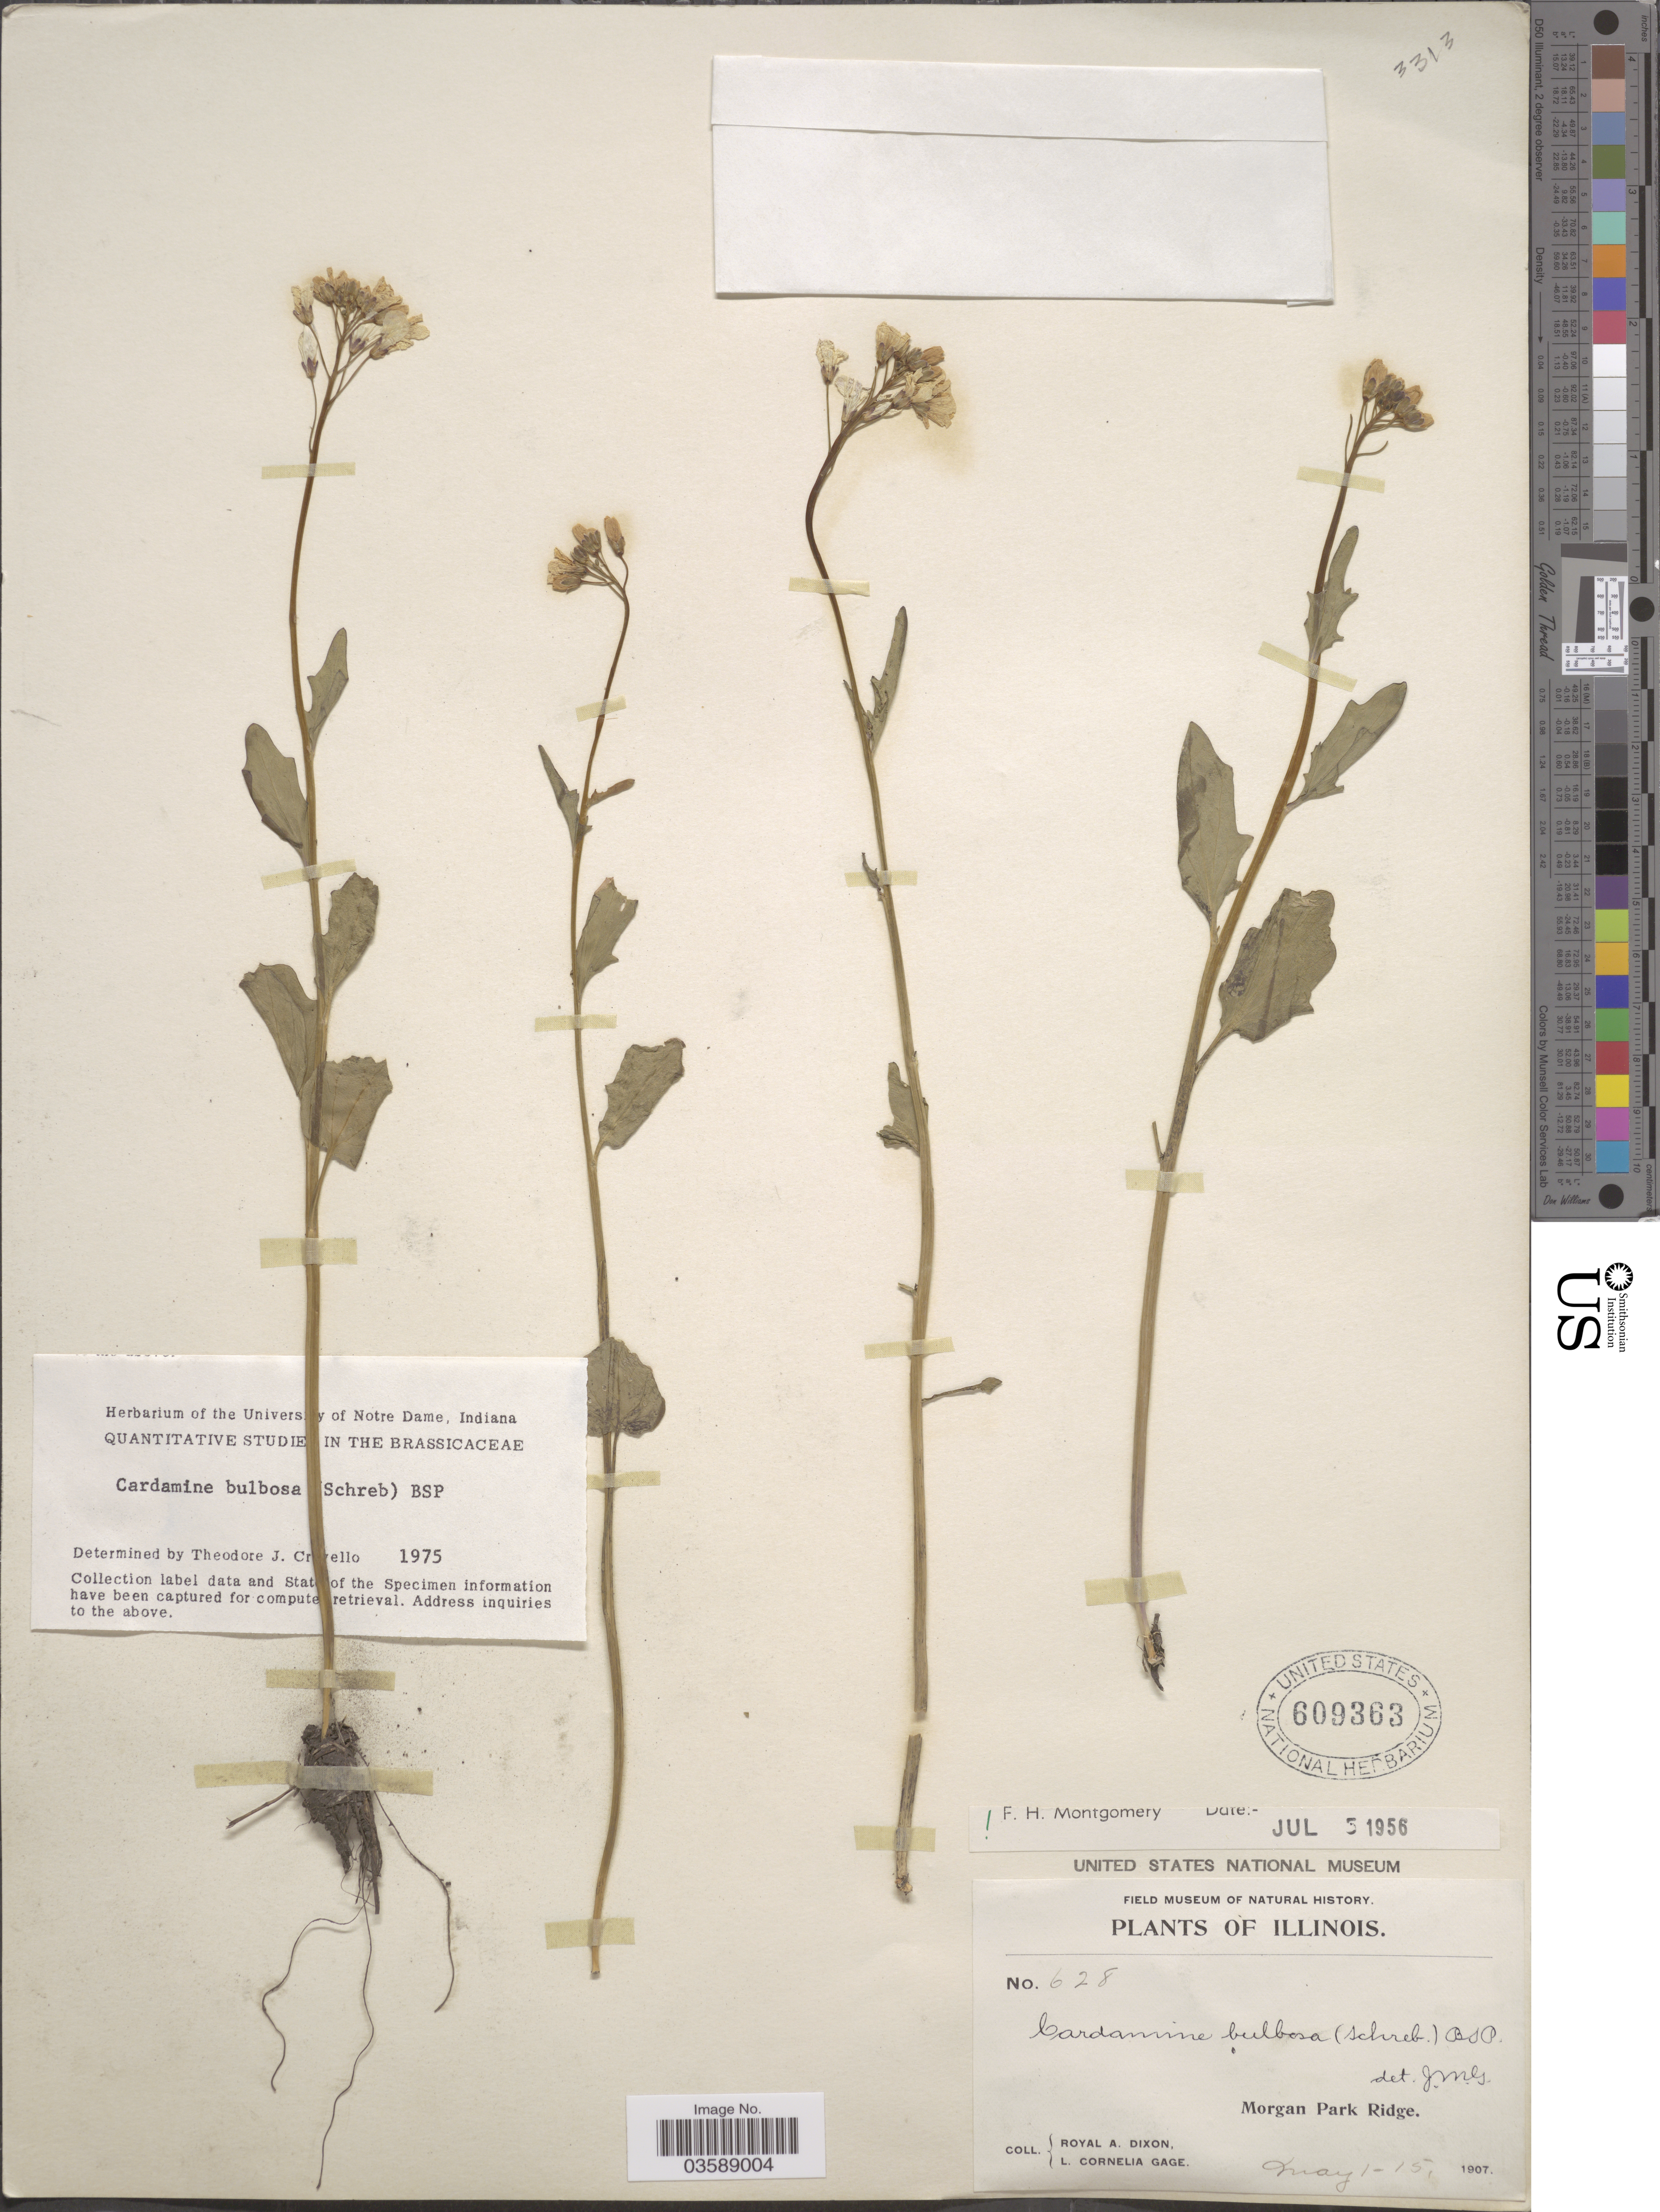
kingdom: Plantae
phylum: Tracheophyta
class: Magnoliopsida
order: Brassicales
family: Brassicaceae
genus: Cardamine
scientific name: Cardamine bulbosa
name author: (Schreb. ex Muhl.) Britton et al.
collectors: R. A. Dixon & L. Gage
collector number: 628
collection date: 1907-05-01/1907-05-15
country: United States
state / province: Illinois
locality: Morgan Park Ridge.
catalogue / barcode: US 609363